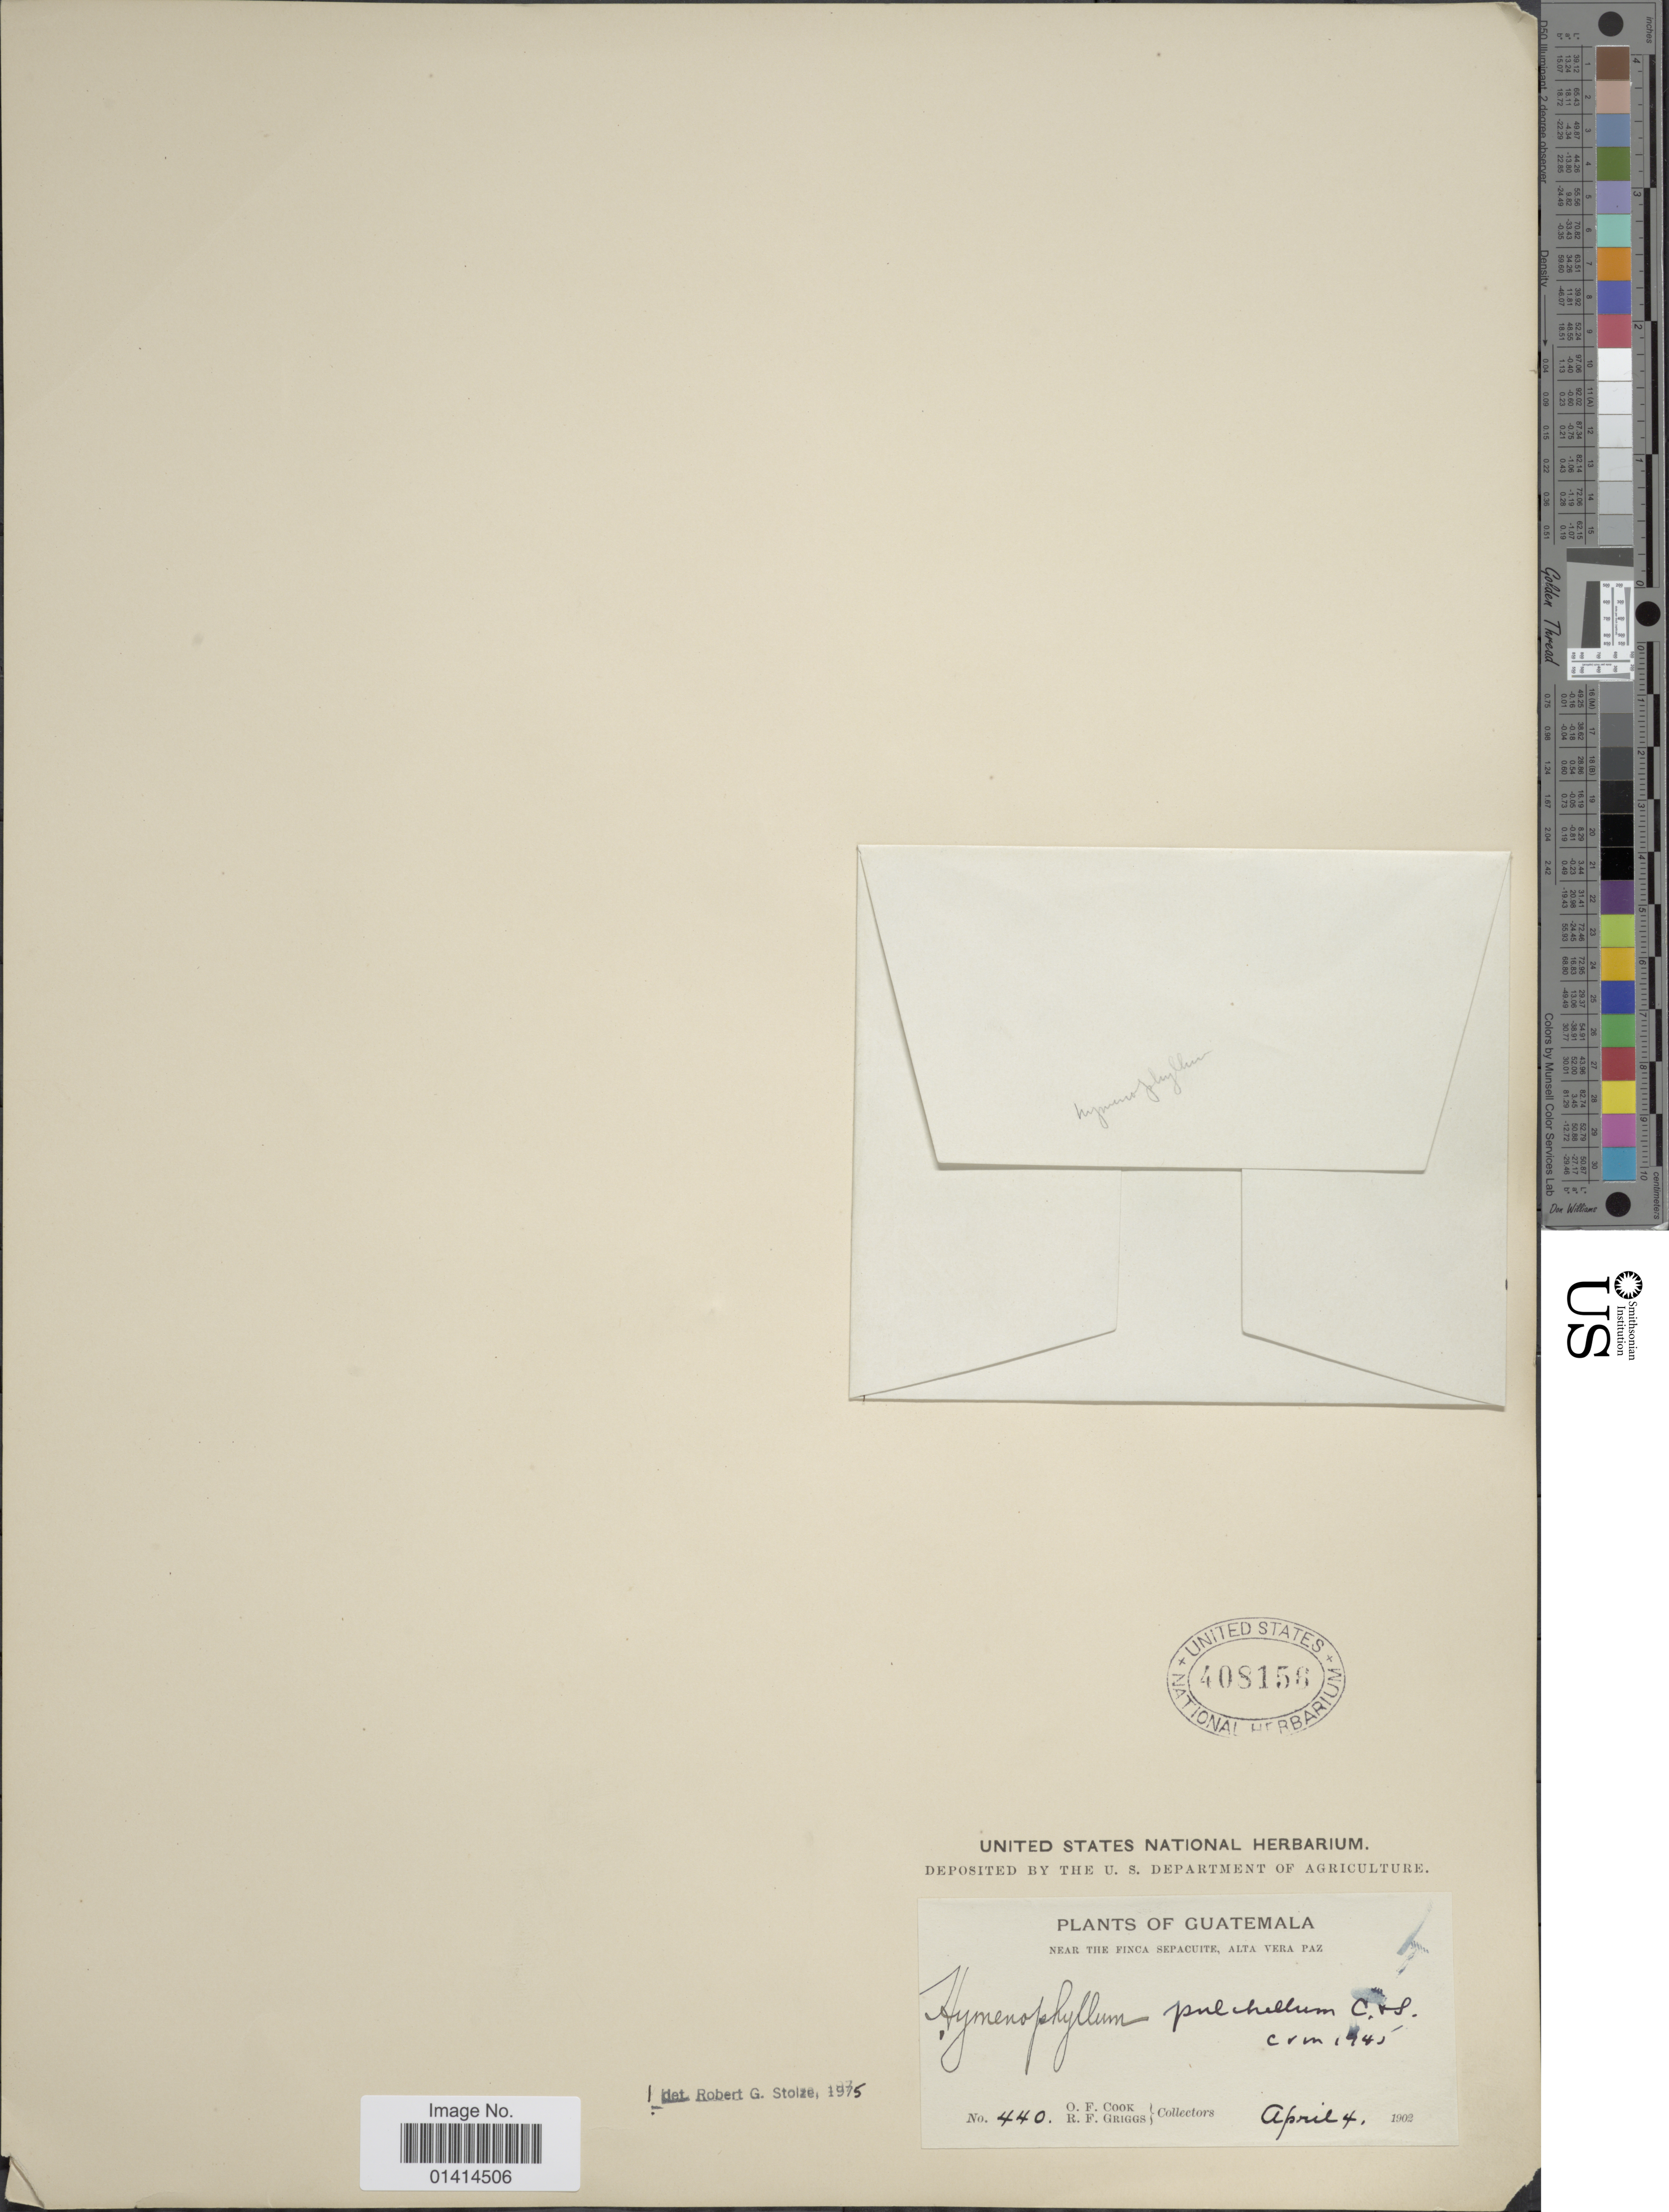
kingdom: Plantae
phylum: Tracheophyta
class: Polypodiopsida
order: Hymenophyllales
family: Hymenophyllaceae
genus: Hymenophyllum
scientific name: Hymenophyllum pulchellum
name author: Schltdl. & Cham.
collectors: O. F. Cook & R. F. Griggs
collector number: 440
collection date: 1902-04-04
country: Guatemala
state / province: Alta Verapaz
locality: Near the Finca Sepacuite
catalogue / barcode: US 408156